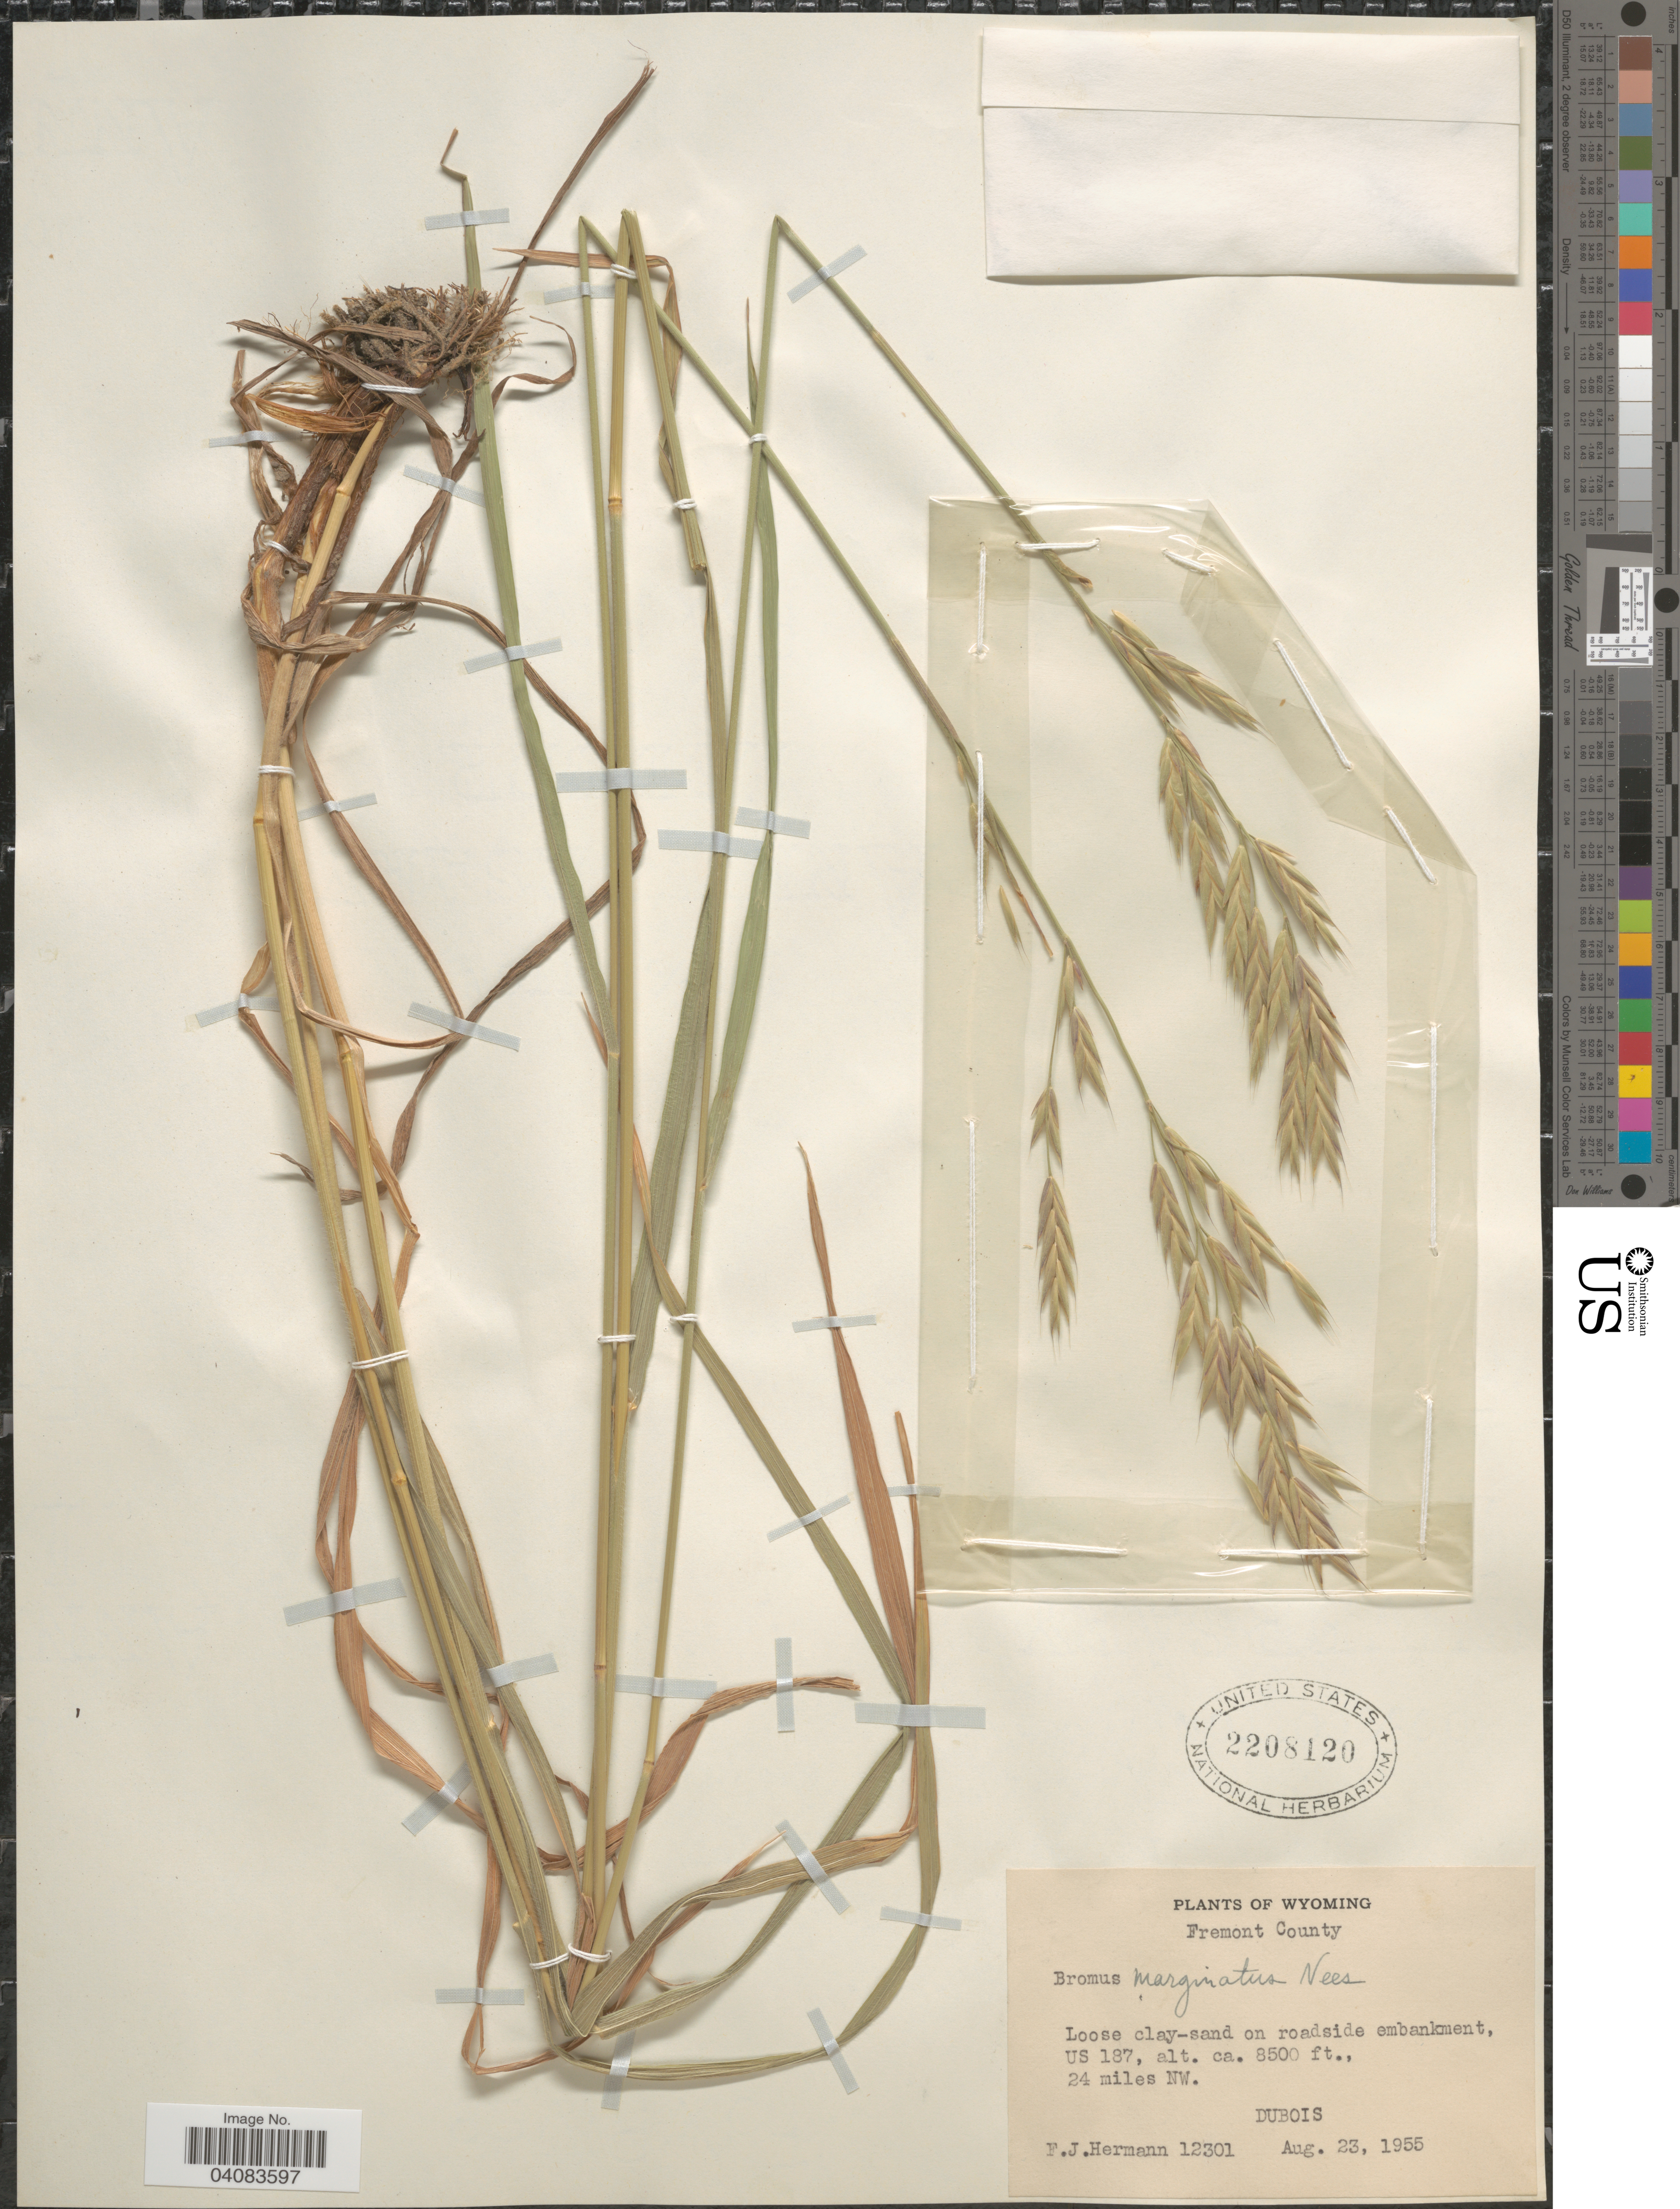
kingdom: Plantae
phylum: Tracheophyta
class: Liliopsida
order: Poales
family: Poaceae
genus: Bromus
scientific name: Bromus marginatus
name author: Nees ex Steud.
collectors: F. J. Hermann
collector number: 12301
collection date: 1955-08-23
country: United States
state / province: Wyoming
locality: Fremont County. On roadside embankment, US 187, 24 miles NW. Dubois.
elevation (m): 2591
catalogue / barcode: US 2208120